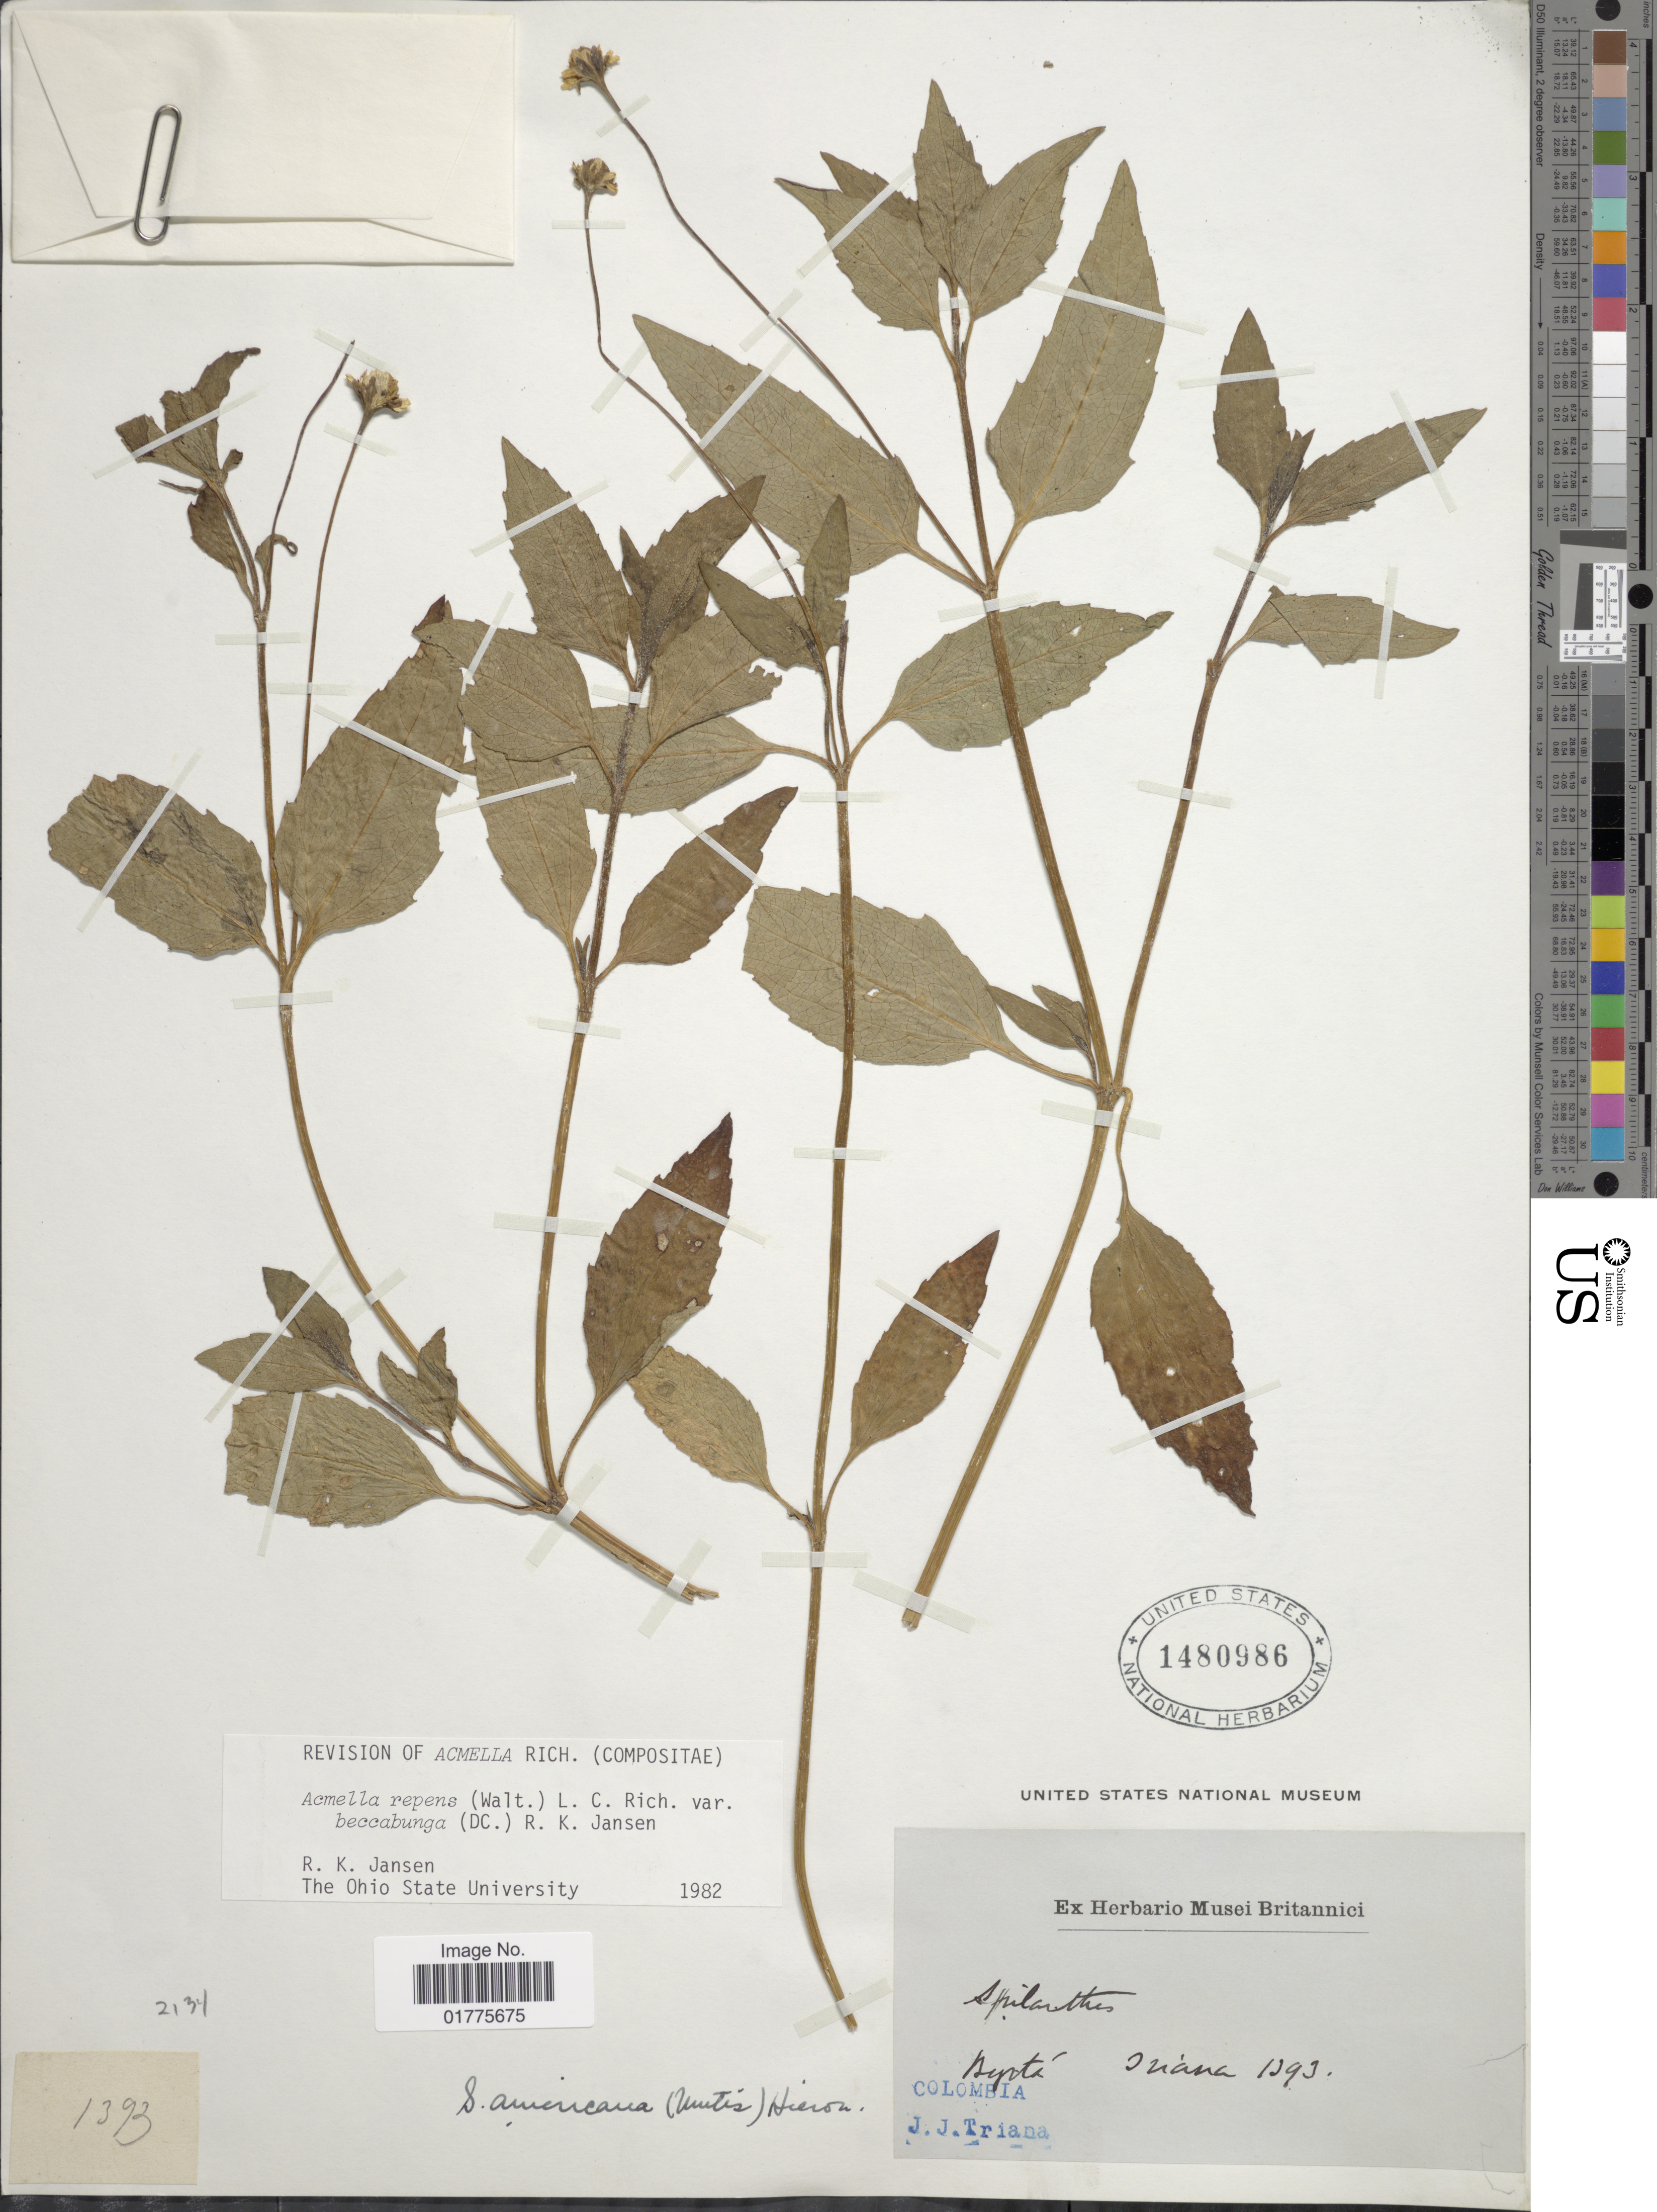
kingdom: Plantae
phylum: Tracheophyta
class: Magnoliopsida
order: Asterales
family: Asteraceae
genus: Acmella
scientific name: Acmella repens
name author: (Walter) Rich.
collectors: J. J. Triana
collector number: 1393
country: Colombia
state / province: Bogota D.C.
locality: Juana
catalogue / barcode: US 1480986